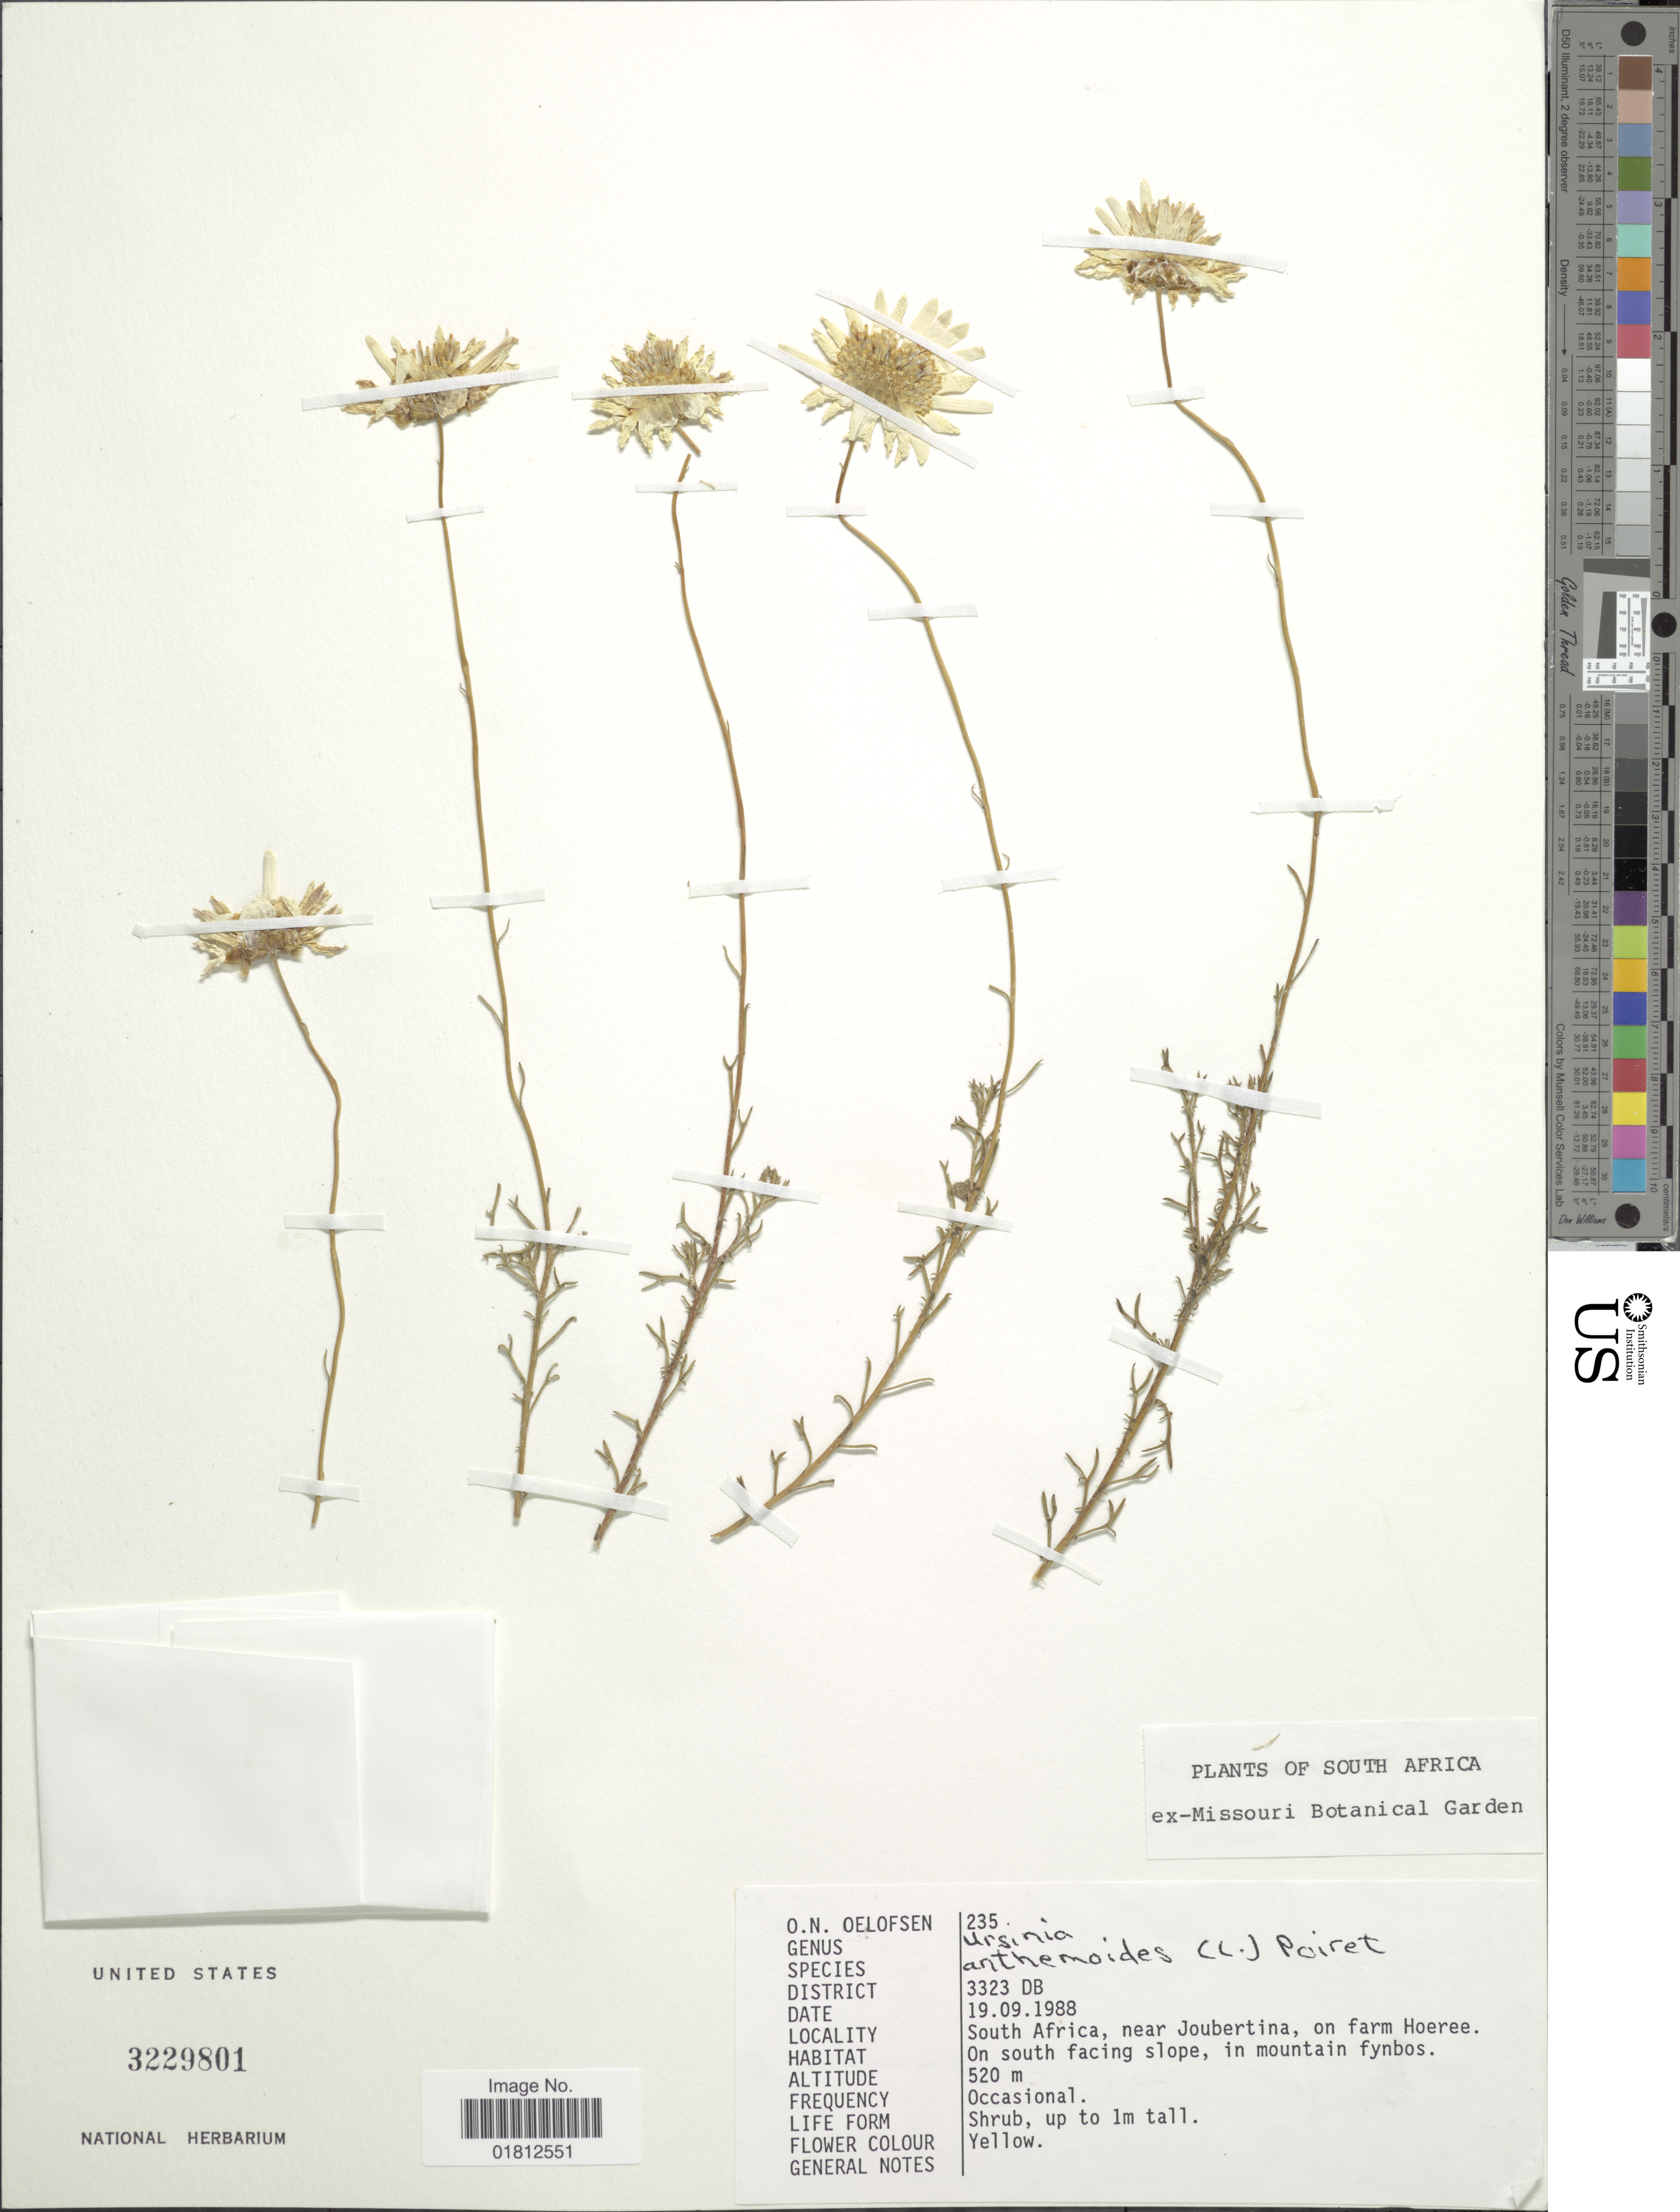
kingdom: Plantae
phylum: Tracheophyta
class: Magnoliopsida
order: Asterales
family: Asteraceae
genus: Ursinia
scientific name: Ursinia anthemoides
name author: (L.) Poir.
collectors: O. Oelofsen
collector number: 235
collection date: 1988-09-19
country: South Africa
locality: District 3323 Db, South Africa, near Joubertina on farm Hoeree, on south facing slope, in mountain fynbos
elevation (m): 520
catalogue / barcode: US 3229801